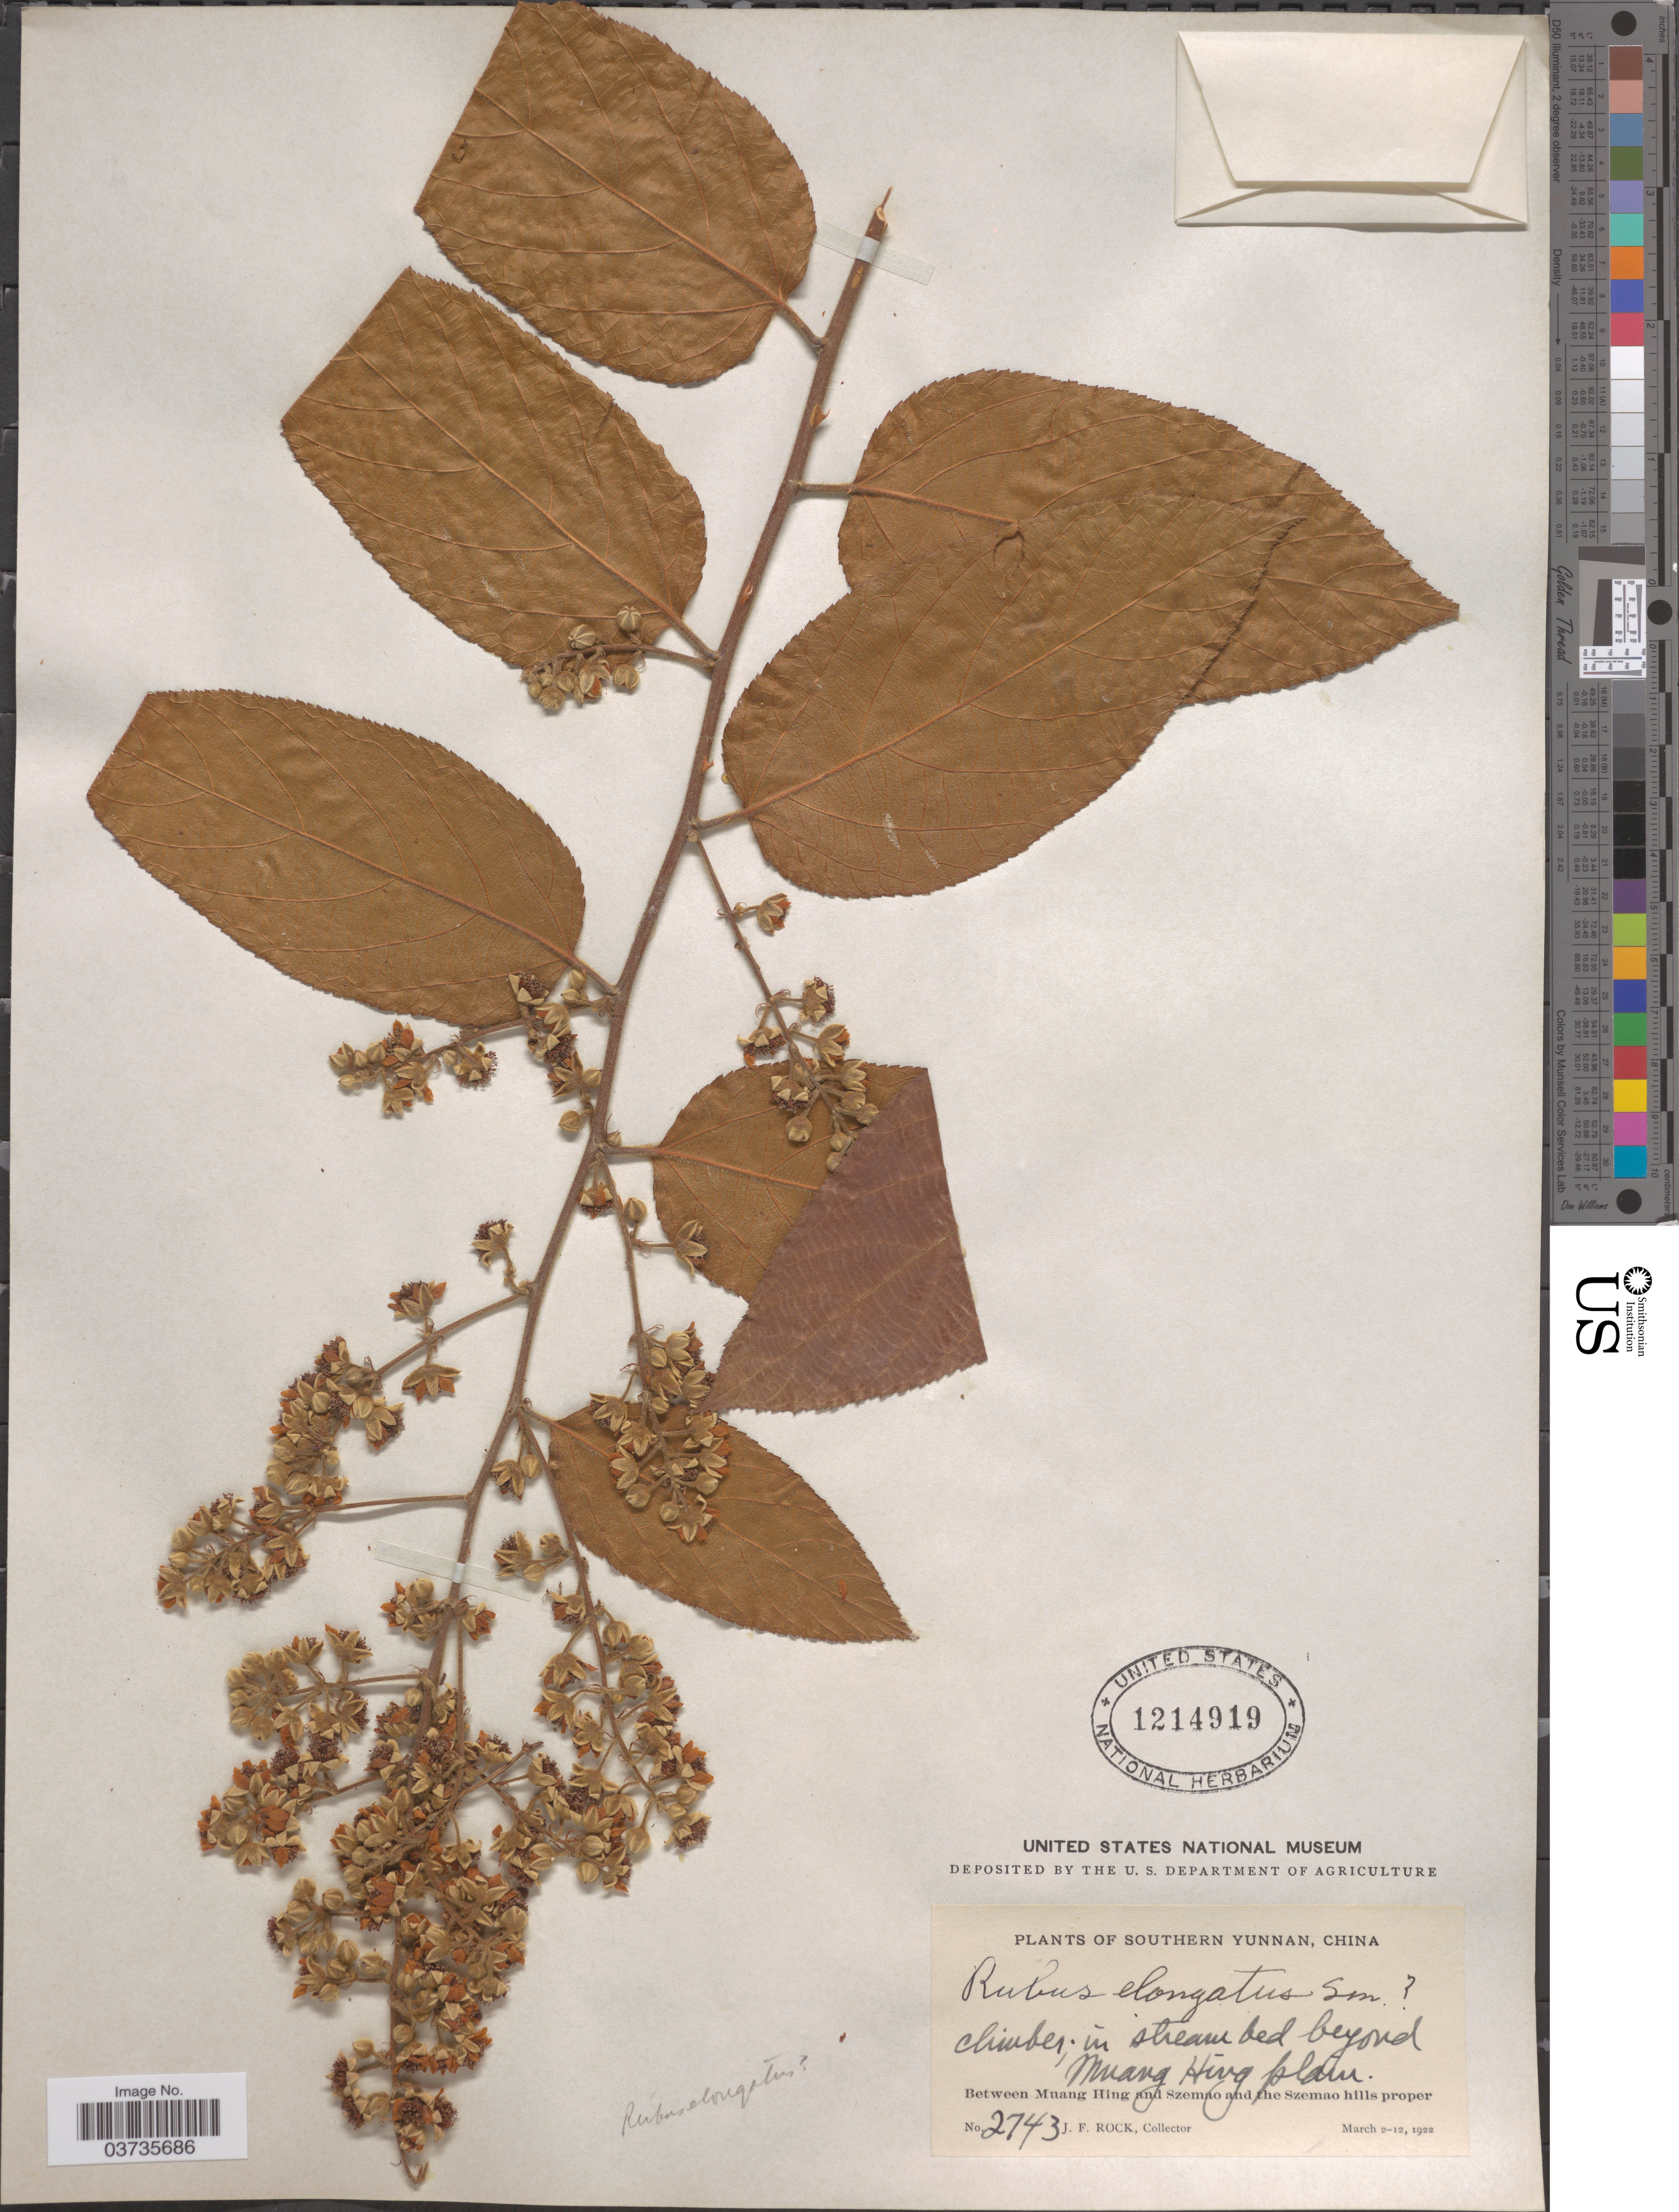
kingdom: Plantae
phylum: Tracheophyta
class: Magnoliopsida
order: Rosales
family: Rosaceae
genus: Rubus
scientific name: Rubus elongatus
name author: Sm.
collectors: J. Rock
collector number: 2743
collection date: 1922-03-02/1922-03-12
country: China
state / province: Yunnan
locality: Southern Yunnan. Stream bed beyond Muang Hing plain. Between Muang Hing and Szemao and the Szemao hills proper.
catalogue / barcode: US 1214919